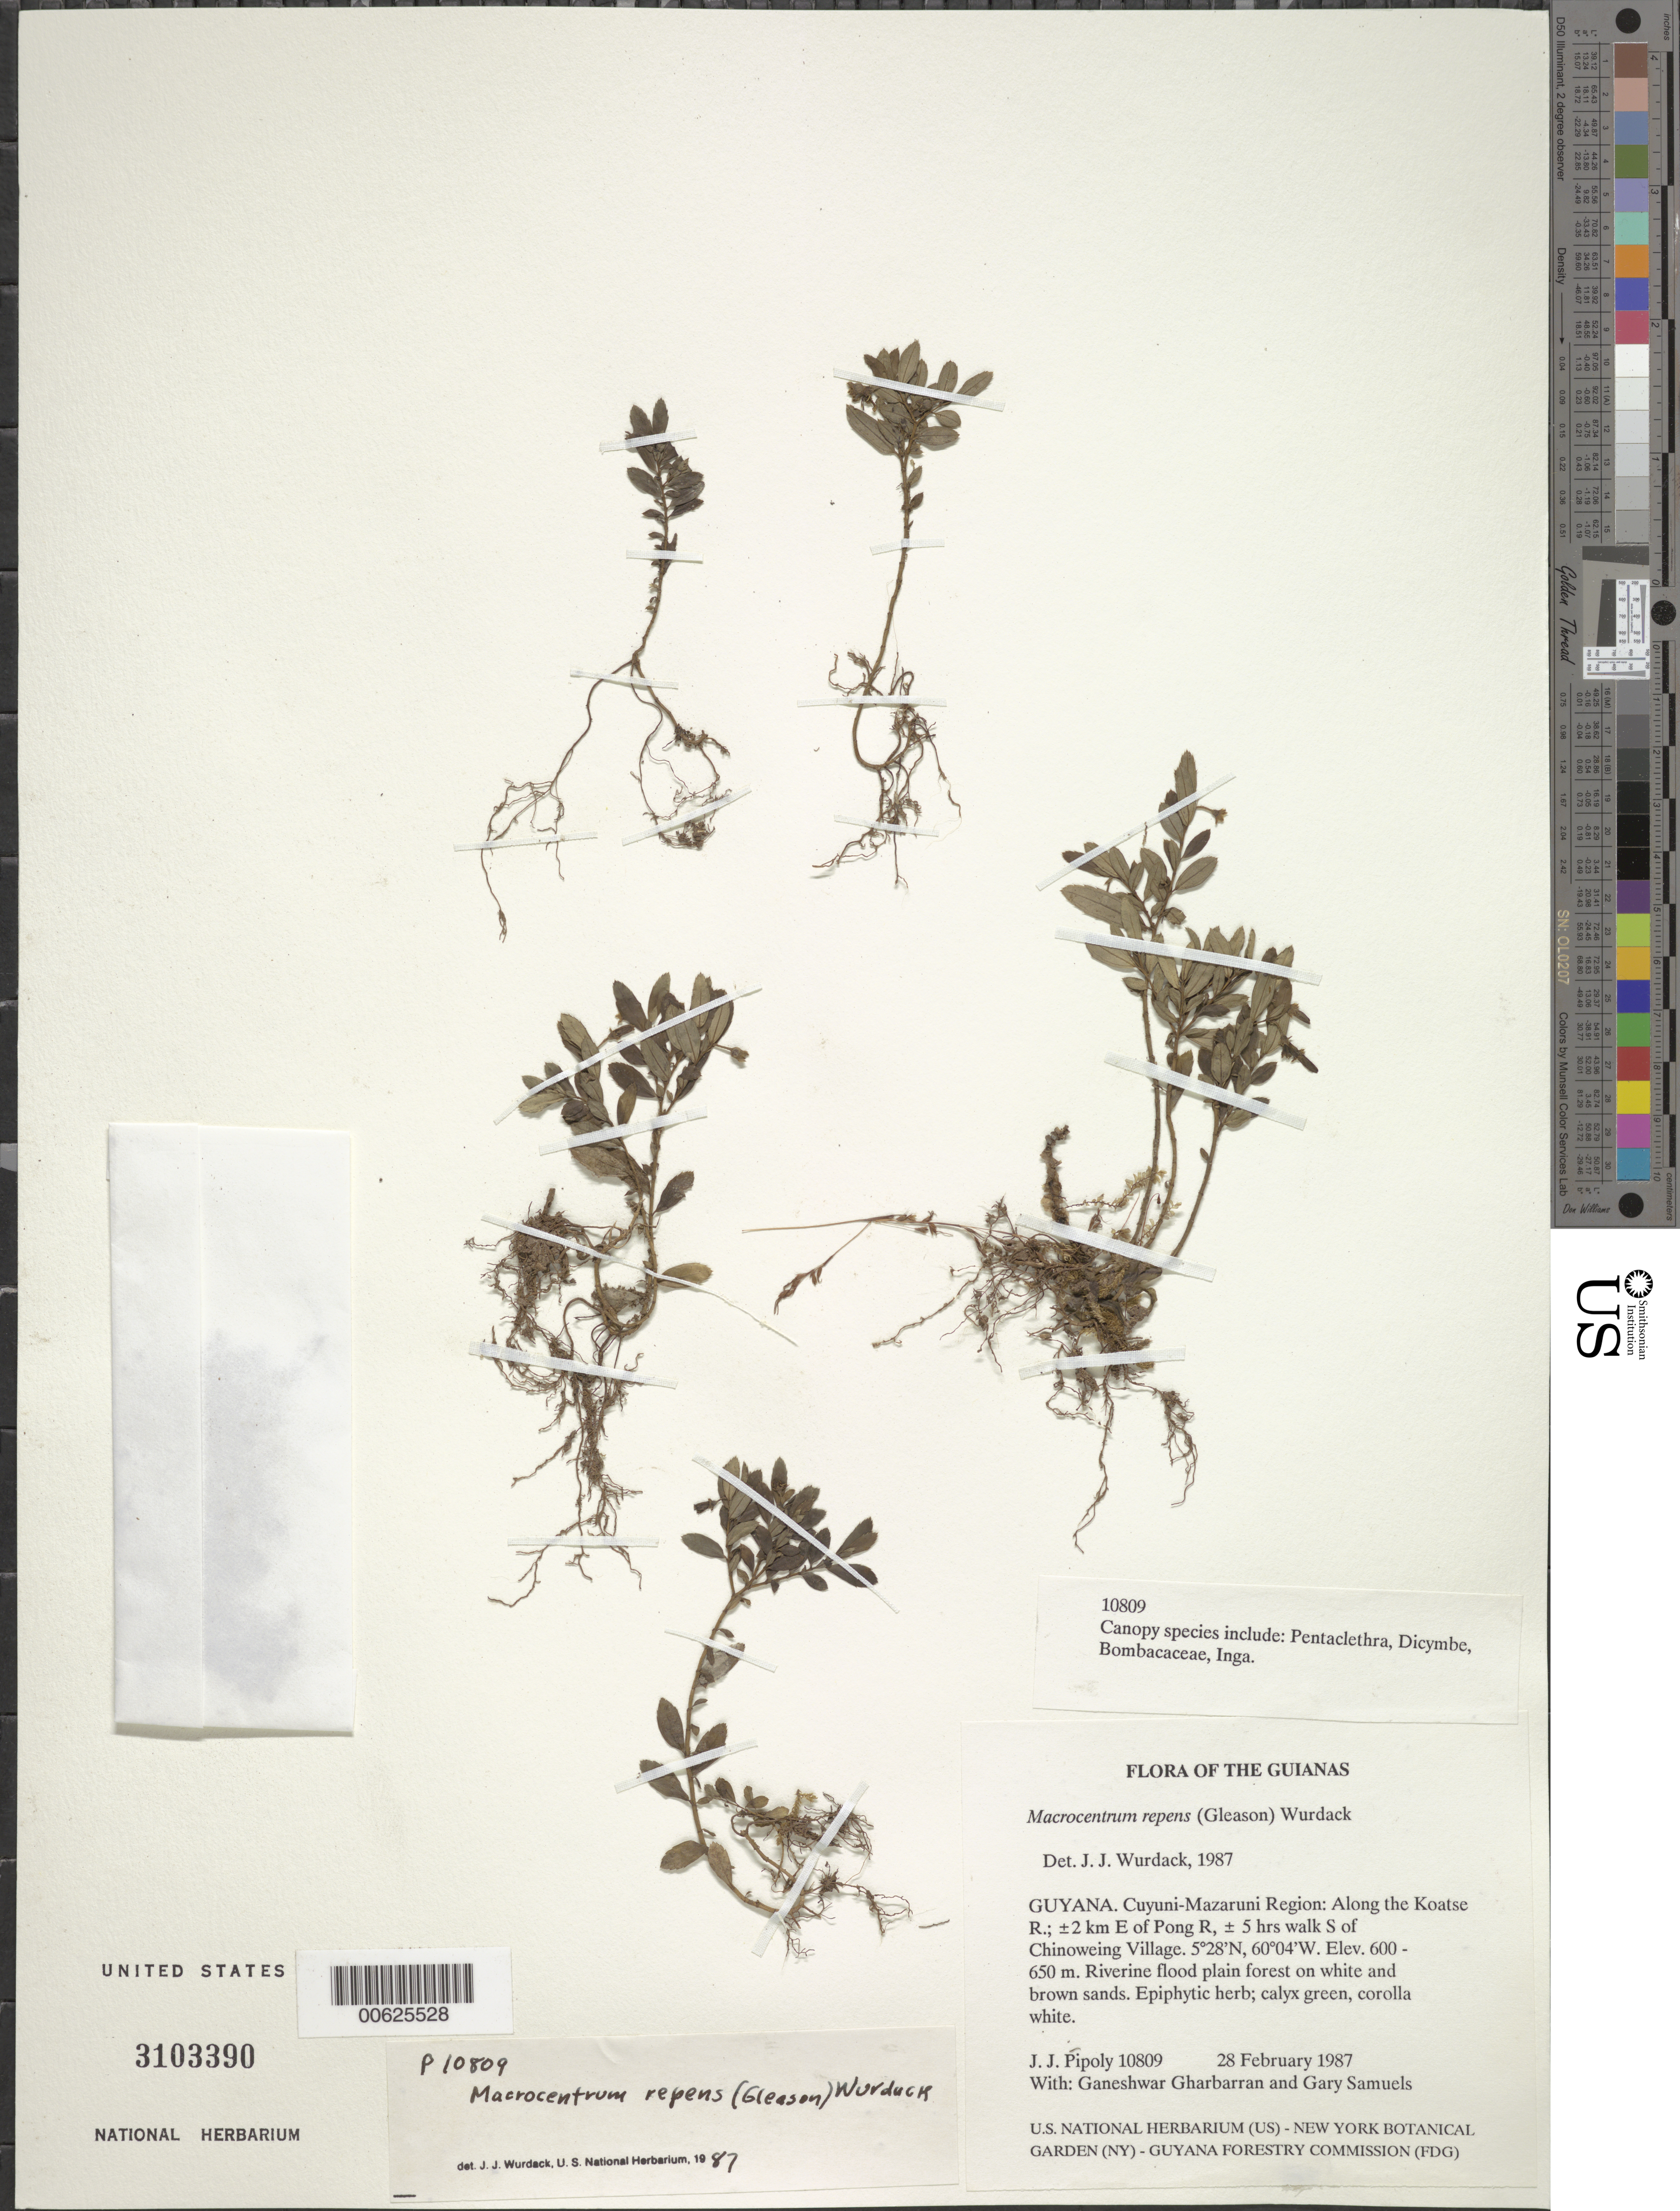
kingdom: Plantae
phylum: Tracheophyta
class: Magnoliopsida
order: Myrtales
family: Melastomataceae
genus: Macrocentrum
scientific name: Macrocentrum repens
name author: (Gleason) Wurdack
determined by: Wurdack, John J., (US), US (UNITED STATES)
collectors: J. J. Pipoly, G. Gharbarran & G. Samuels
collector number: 10809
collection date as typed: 28 February 1987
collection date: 1987-02-28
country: Guyana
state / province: Cuyuni-Mazaruni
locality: Along the Koatse R.; ±2 km E of Pong R, ± 5 hrs walk S of Chinoweing Village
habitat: Riverine flood plain forest on white and brown sands; canopy spp. include Pentaclethra, Dicymbe, Bombacaceae, Inga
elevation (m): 600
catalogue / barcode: US 3103390